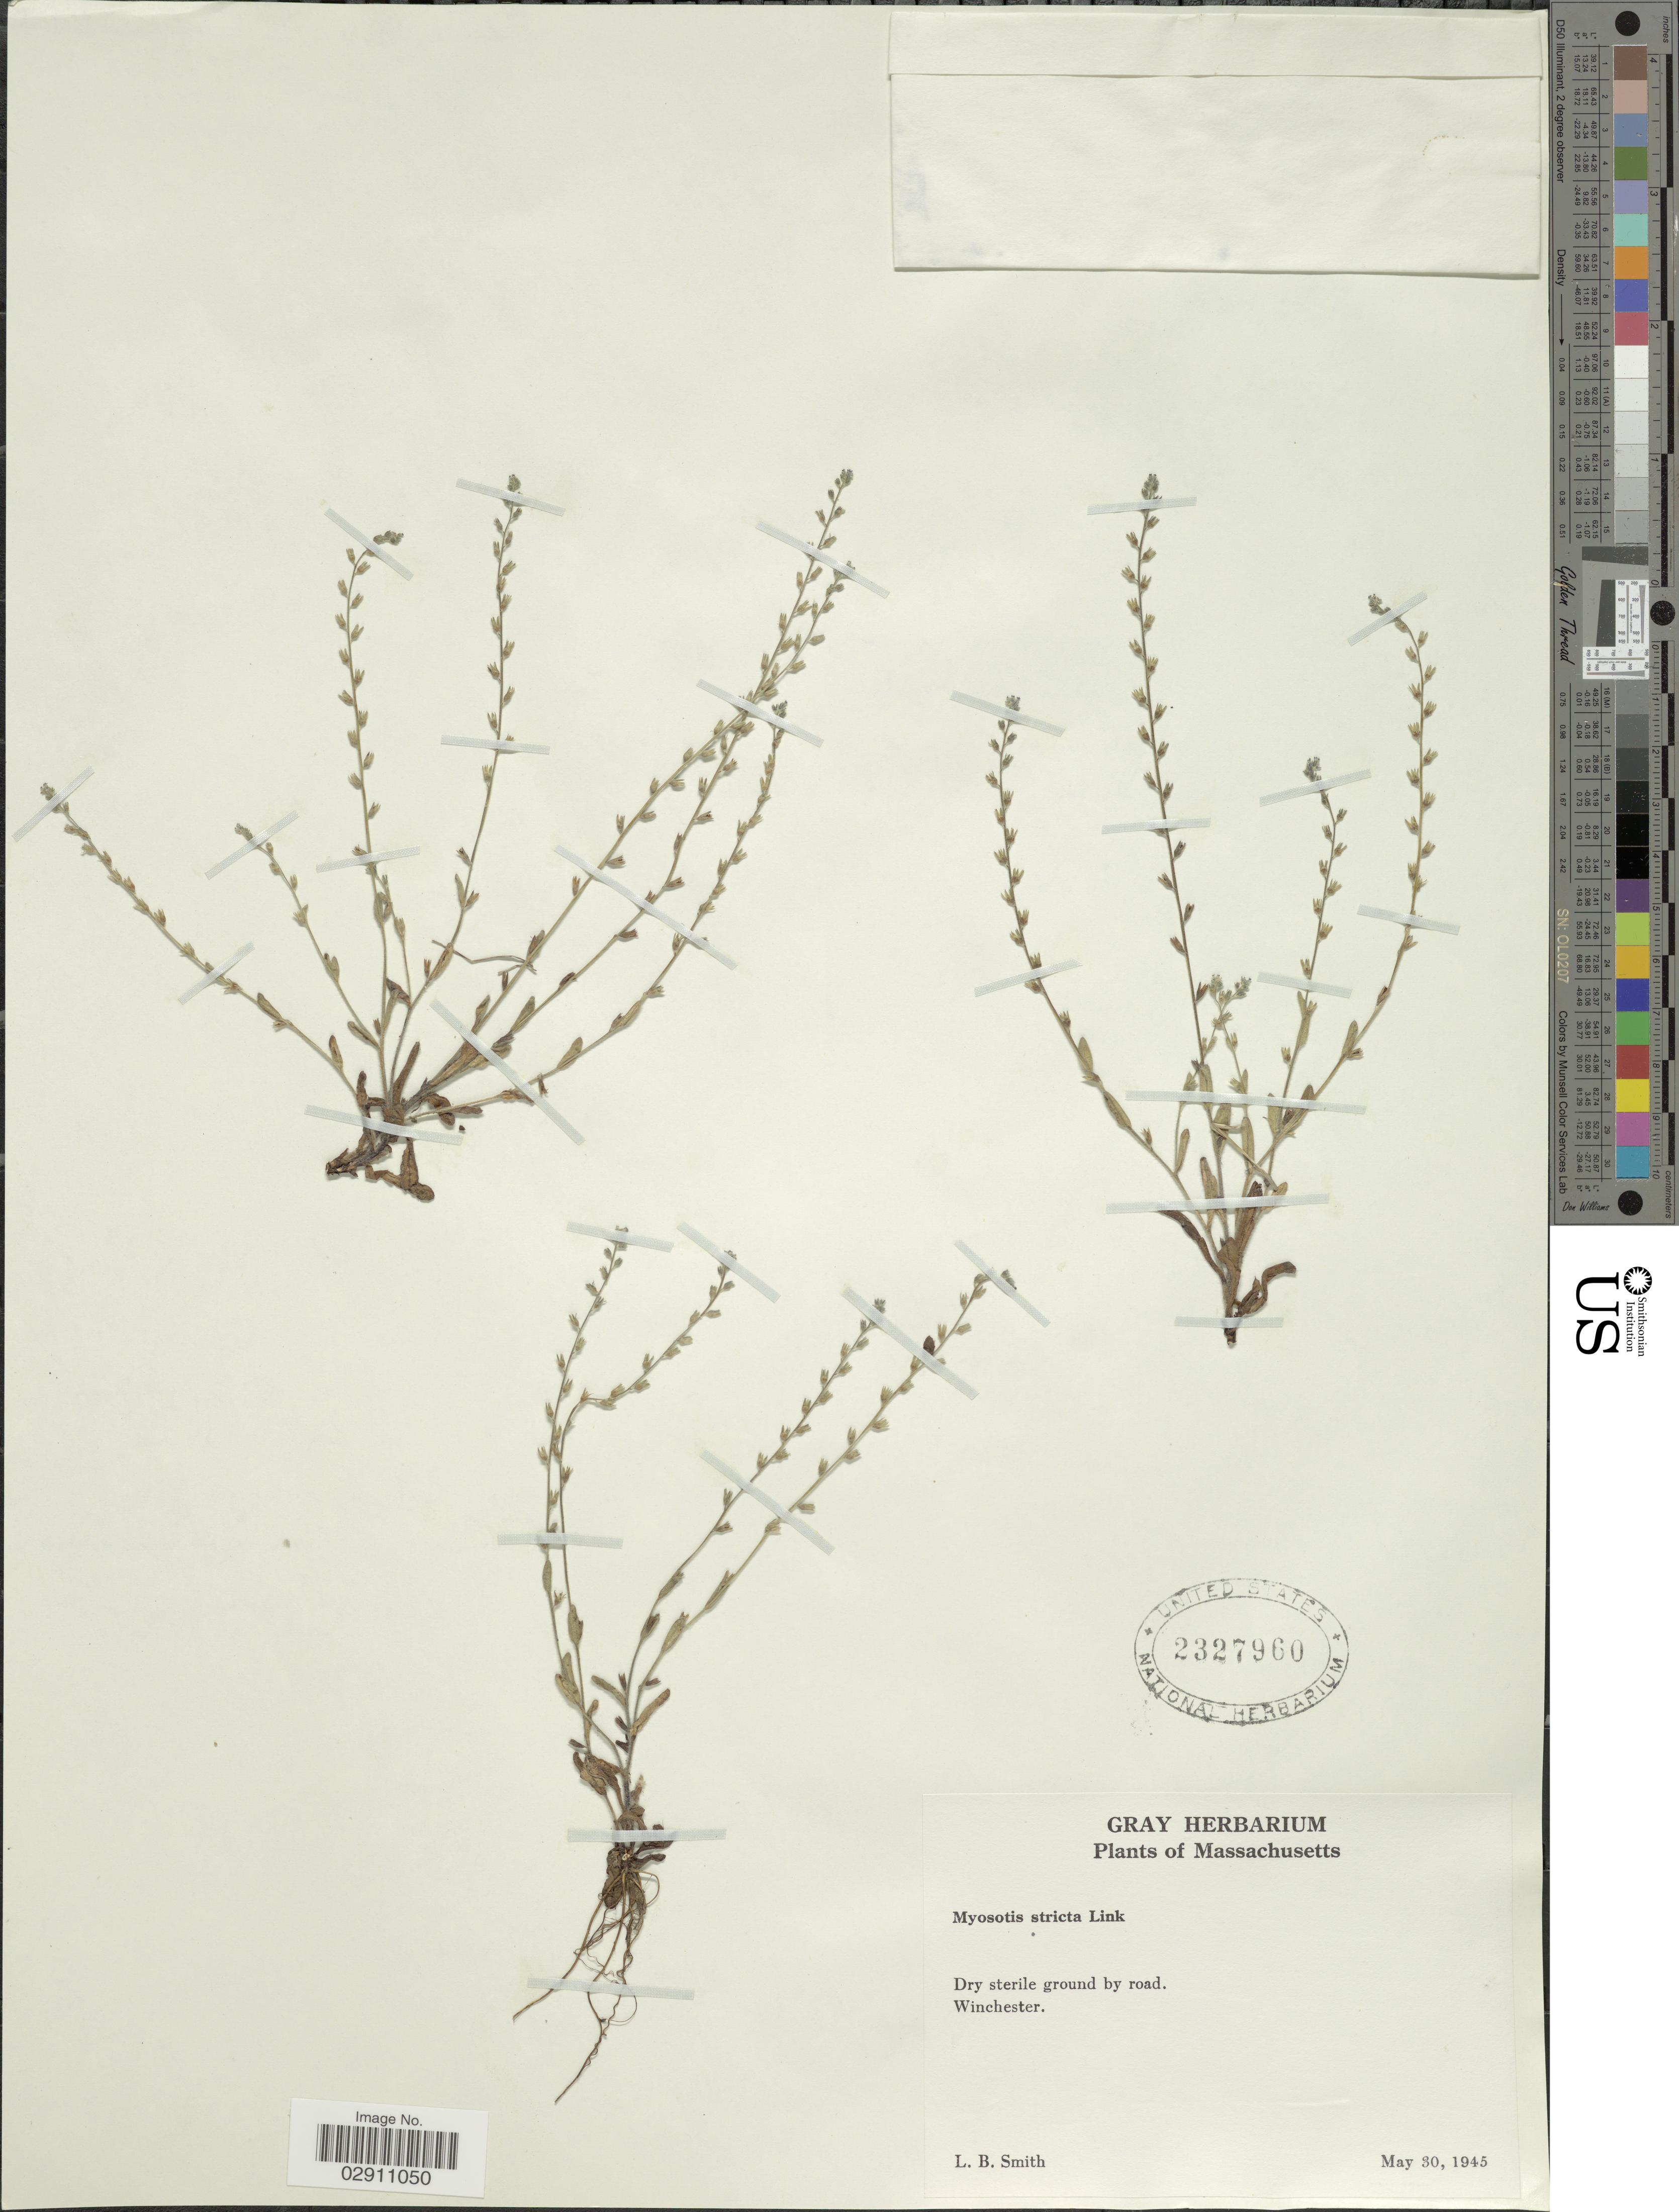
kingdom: Plantae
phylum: Tracheophyta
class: Magnoliopsida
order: Boraginales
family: Boraginaceae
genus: Myosotis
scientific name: Myosotis stricta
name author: Link ex Roem. & Schult.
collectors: L. Smith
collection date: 1945-05-30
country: United States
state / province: Massachusetts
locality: Dry sterile ground by road. Winchester.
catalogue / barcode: US 2327960